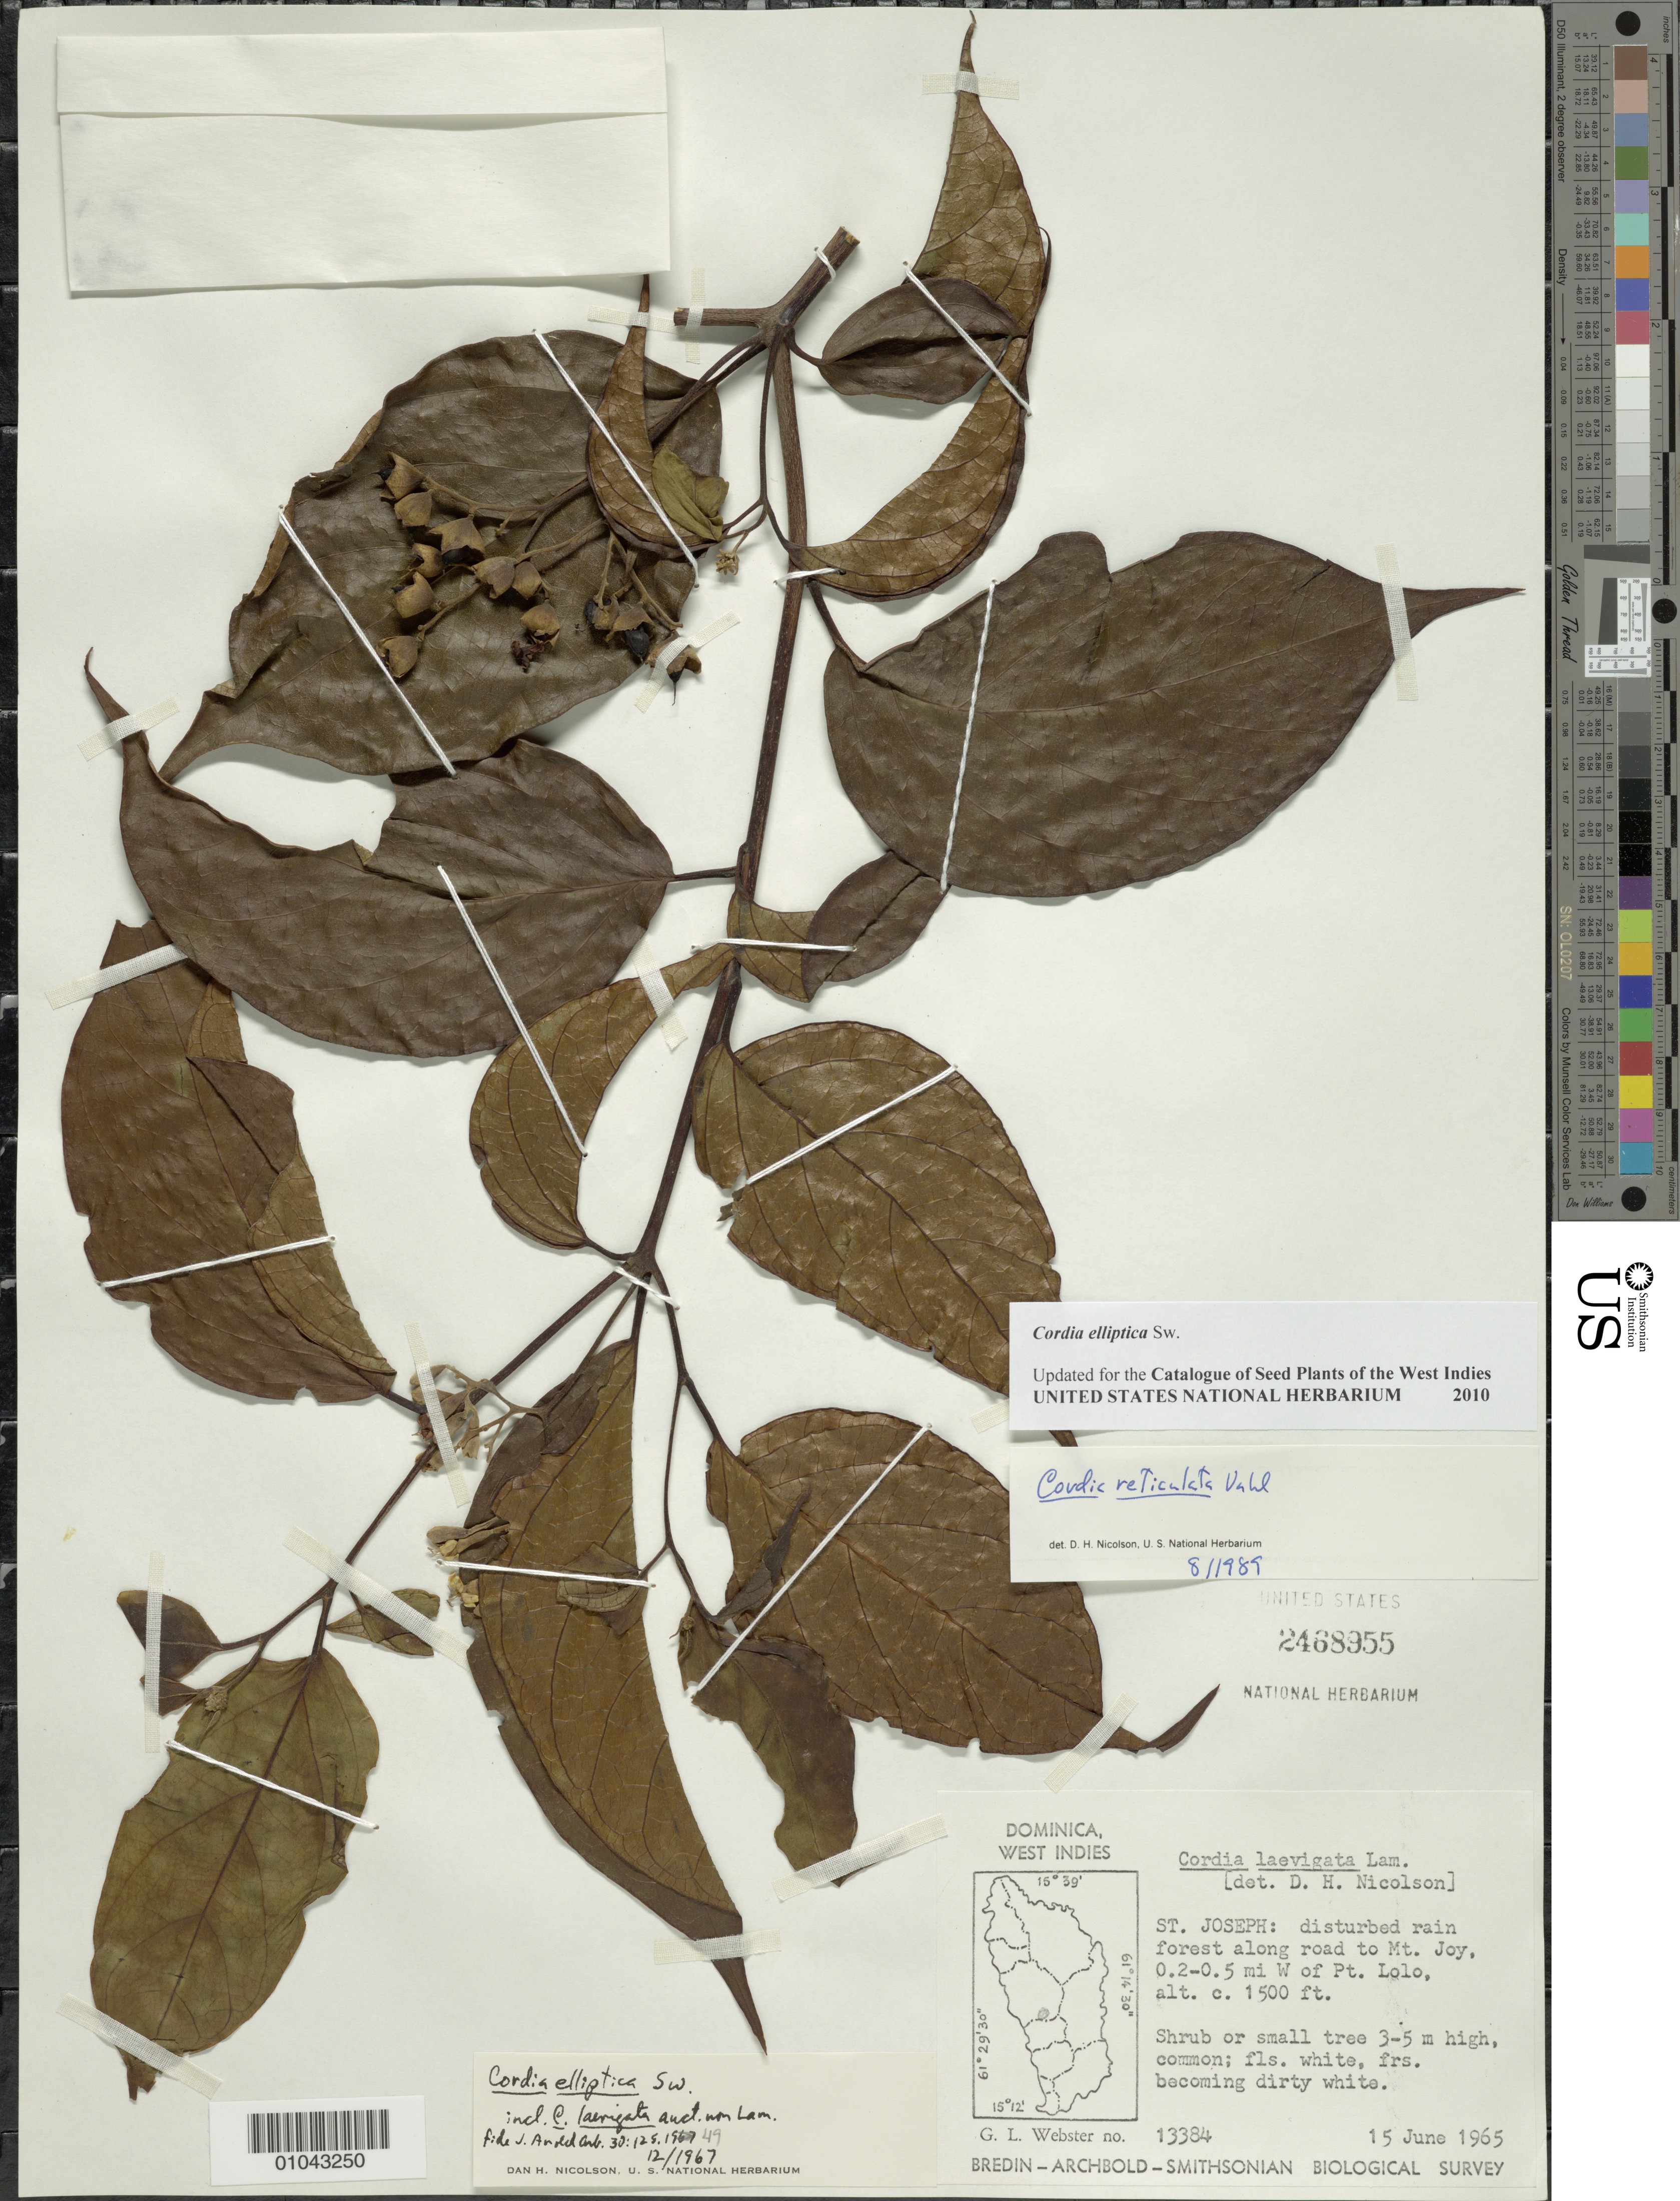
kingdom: Plantae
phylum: Tracheophyta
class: Magnoliopsida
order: Boraginales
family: Cordiaceae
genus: Cordia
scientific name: Cordia elliptica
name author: Sw.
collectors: G. L. Webster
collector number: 13384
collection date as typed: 15 Jun 1965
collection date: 1965-06-15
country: Dominica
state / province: St. Joseph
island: Dominica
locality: Mt. Joy road, 0.2-0.5 miles W of Pt. Lolo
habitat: Disturbed rainforest along road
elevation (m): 457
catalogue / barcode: US 2468955